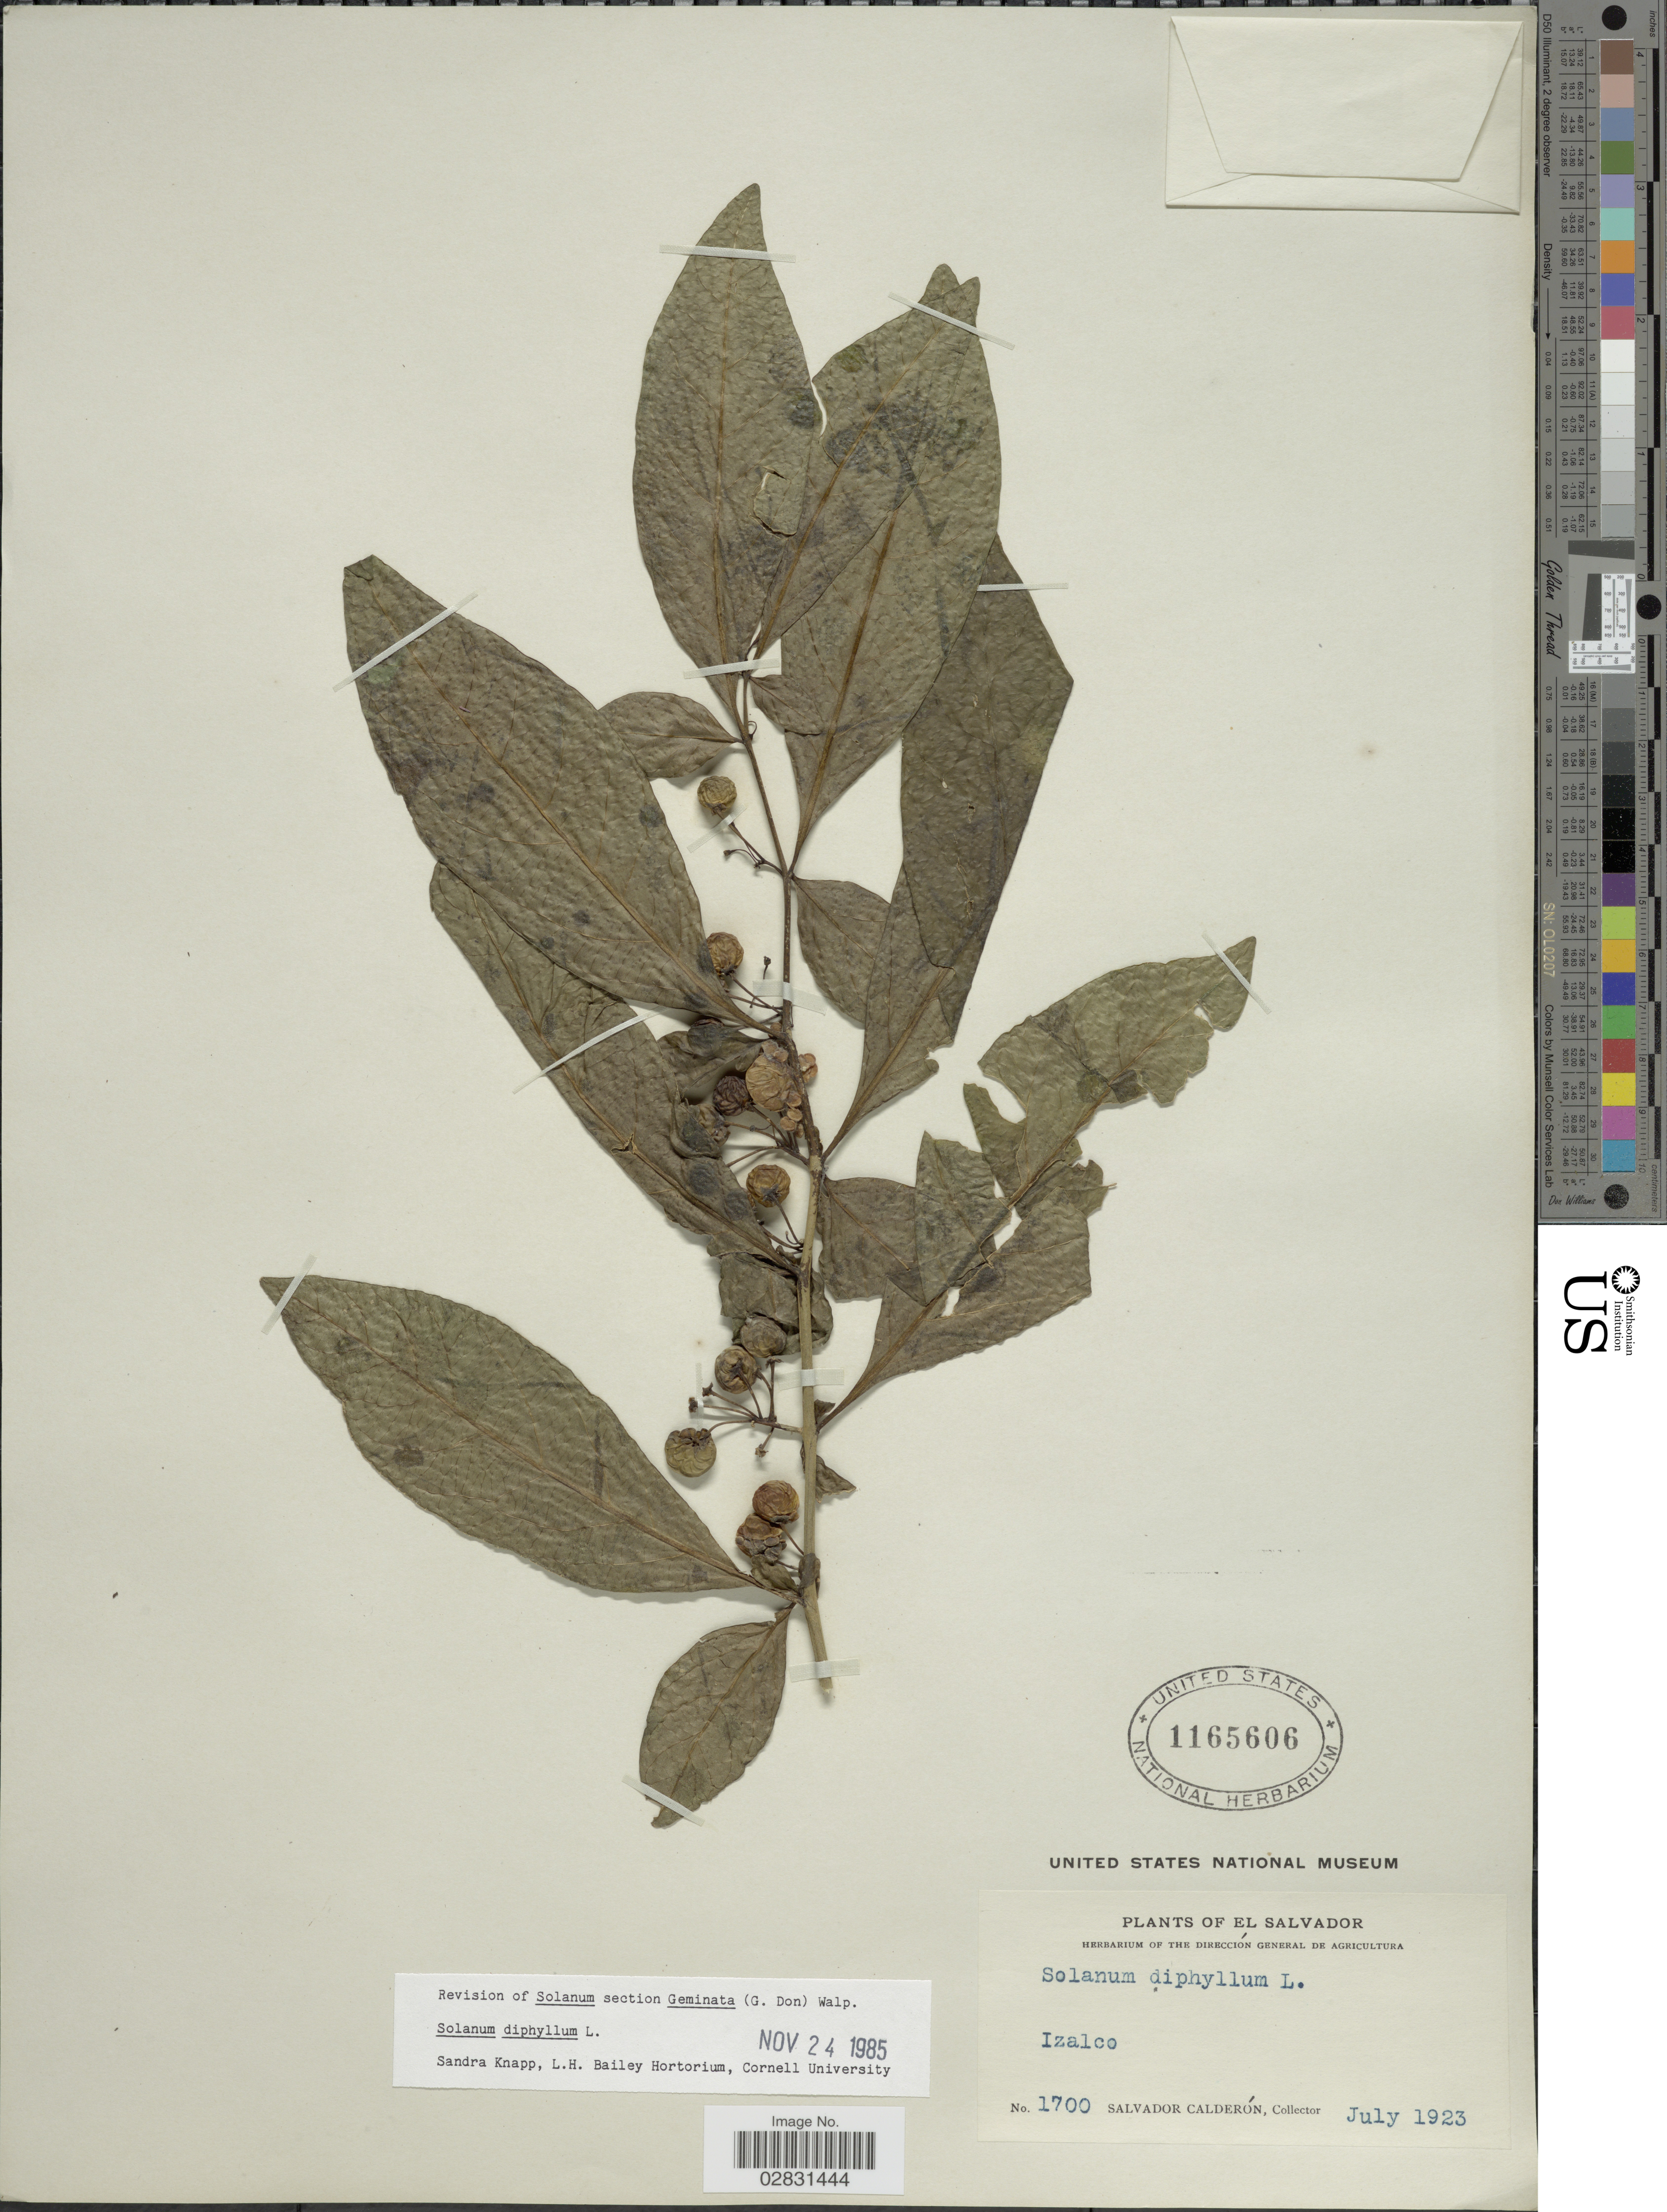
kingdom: Plantae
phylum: Tracheophyta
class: Magnoliopsida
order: Solanales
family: Solanaceae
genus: Solanum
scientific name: Solanum diphyllum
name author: L.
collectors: S. Calderón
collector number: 1700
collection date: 1923-07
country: El Salvador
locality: Izalco.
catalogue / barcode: US 1165606